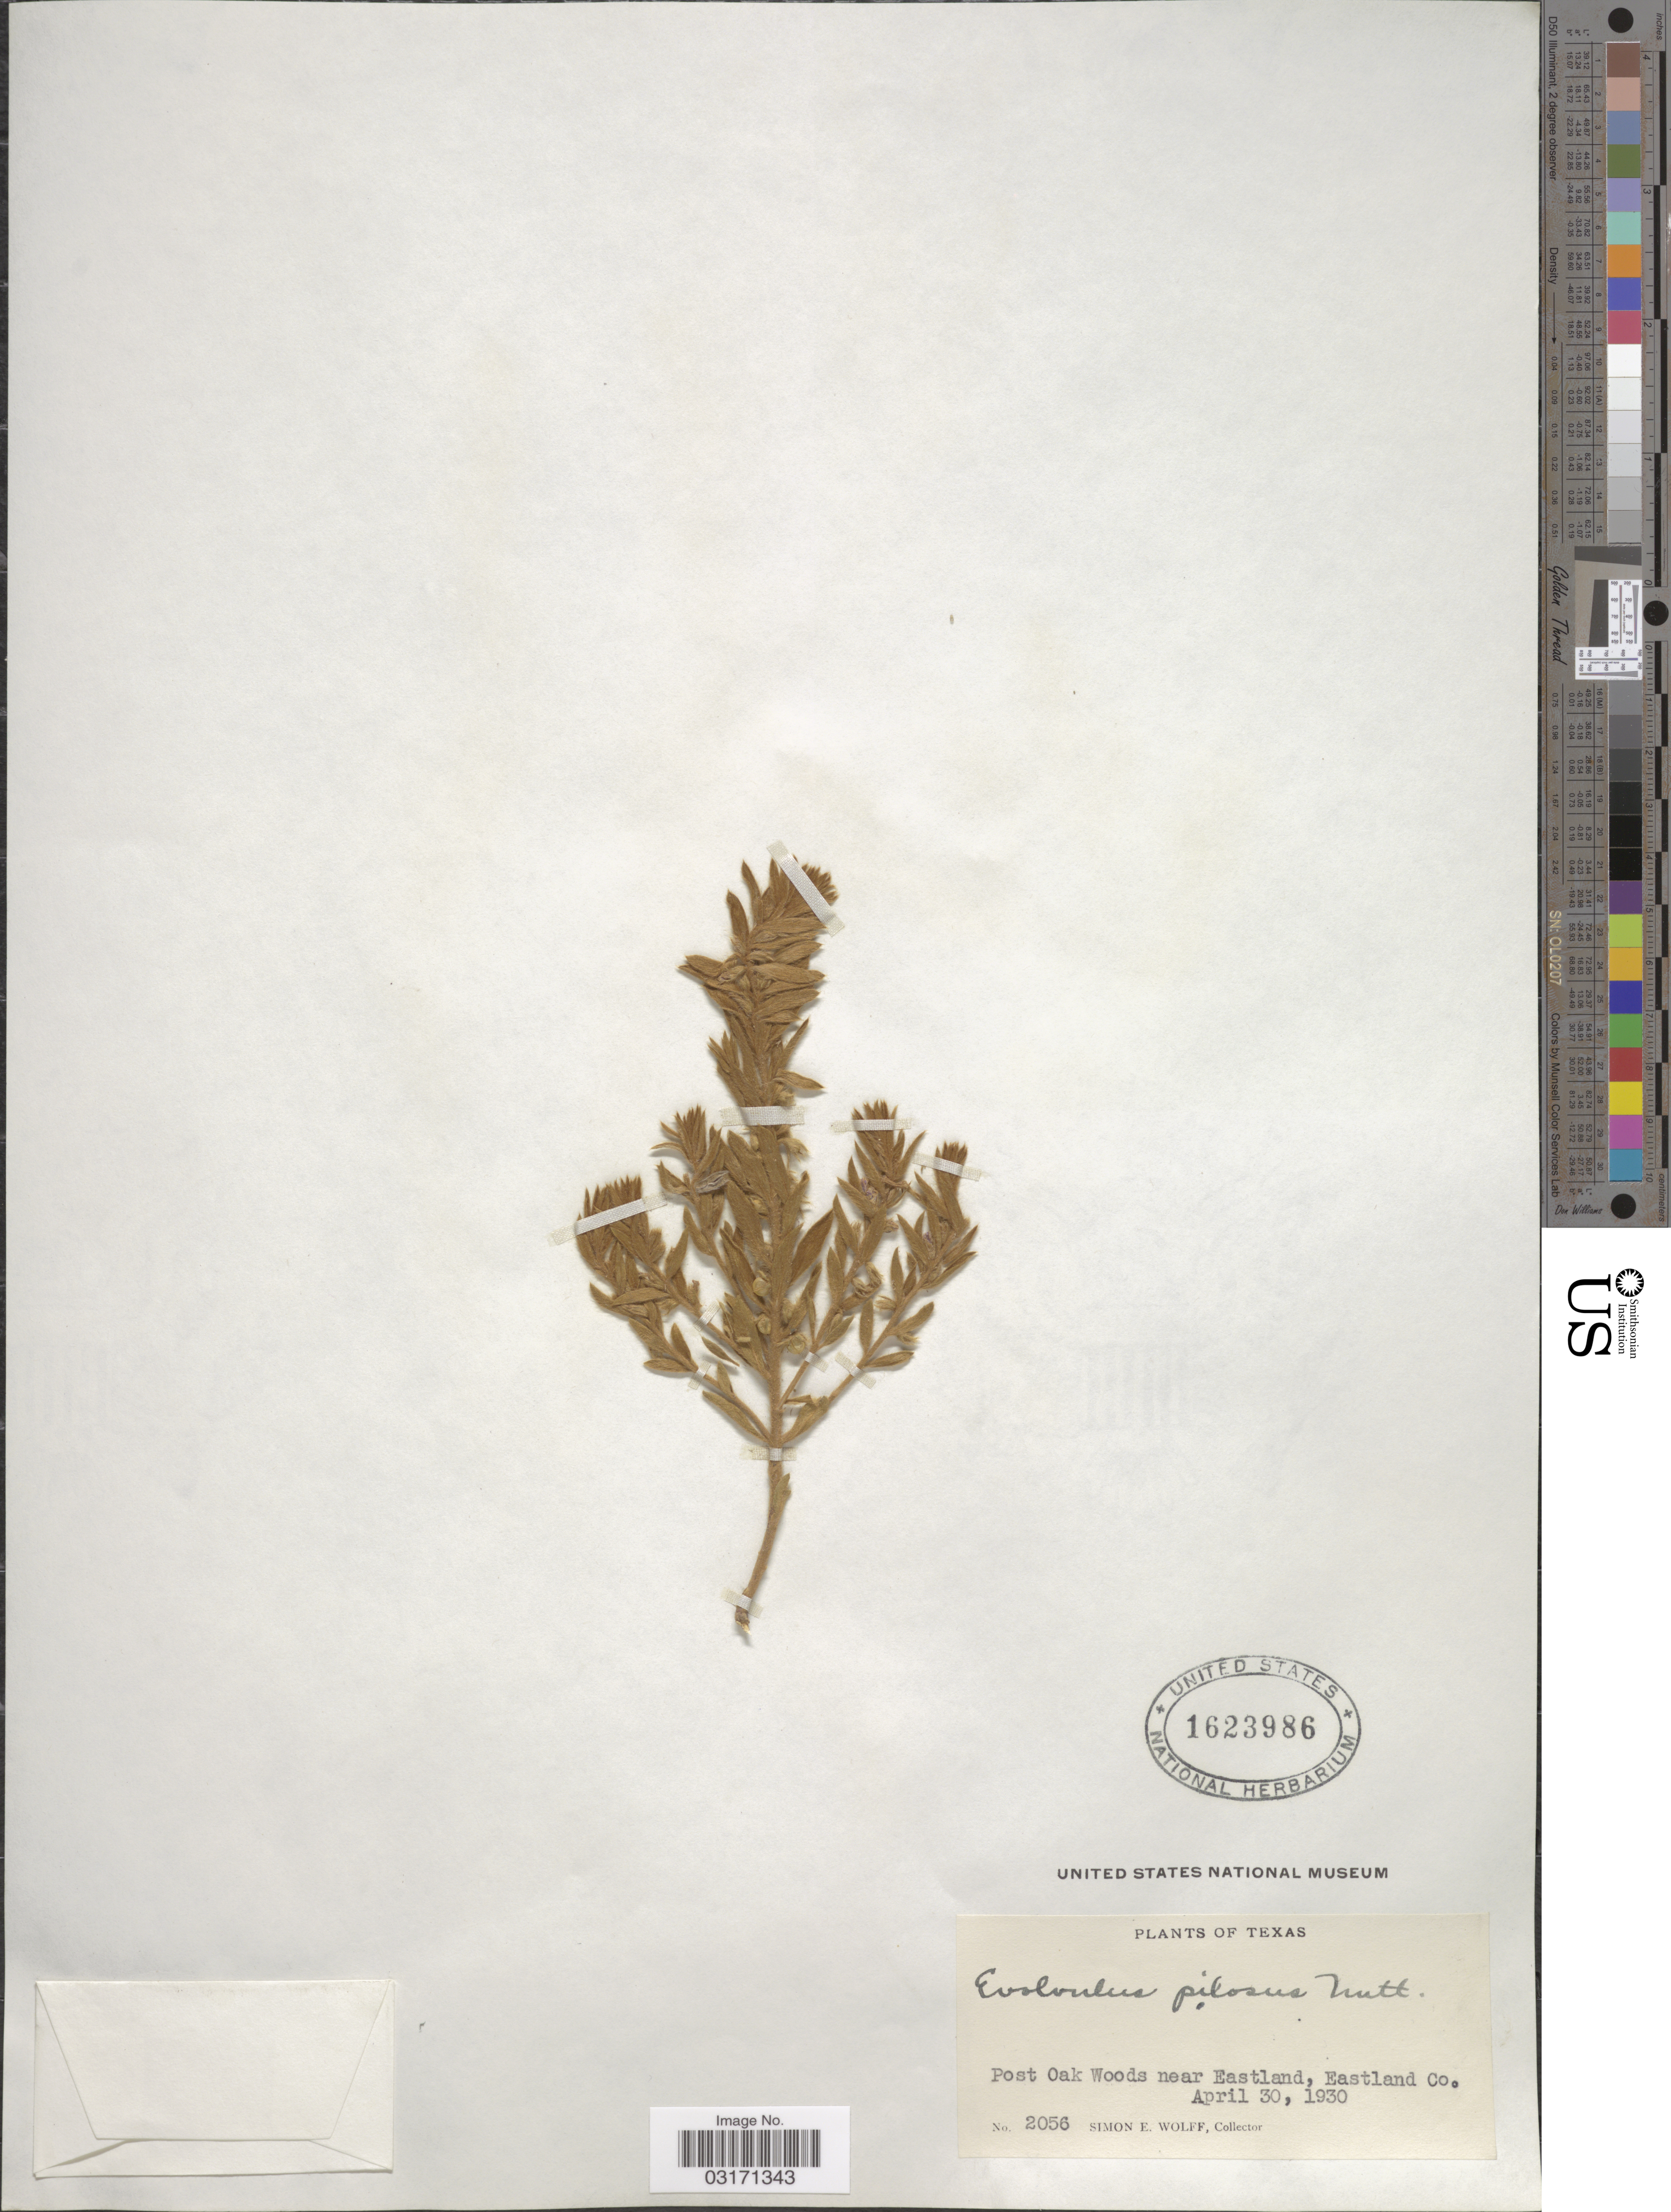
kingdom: Plantae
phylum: Tracheophyta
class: Magnoliopsida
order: Solanales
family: Convolvulaceae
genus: Evolvulus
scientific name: Evolvulus pilosus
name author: Roxb.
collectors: S. E. Wolff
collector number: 2056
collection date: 1930-04-30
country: United States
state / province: Texas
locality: Post Oak Woods near Eastland, Eastland Co.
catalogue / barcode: US 1623986